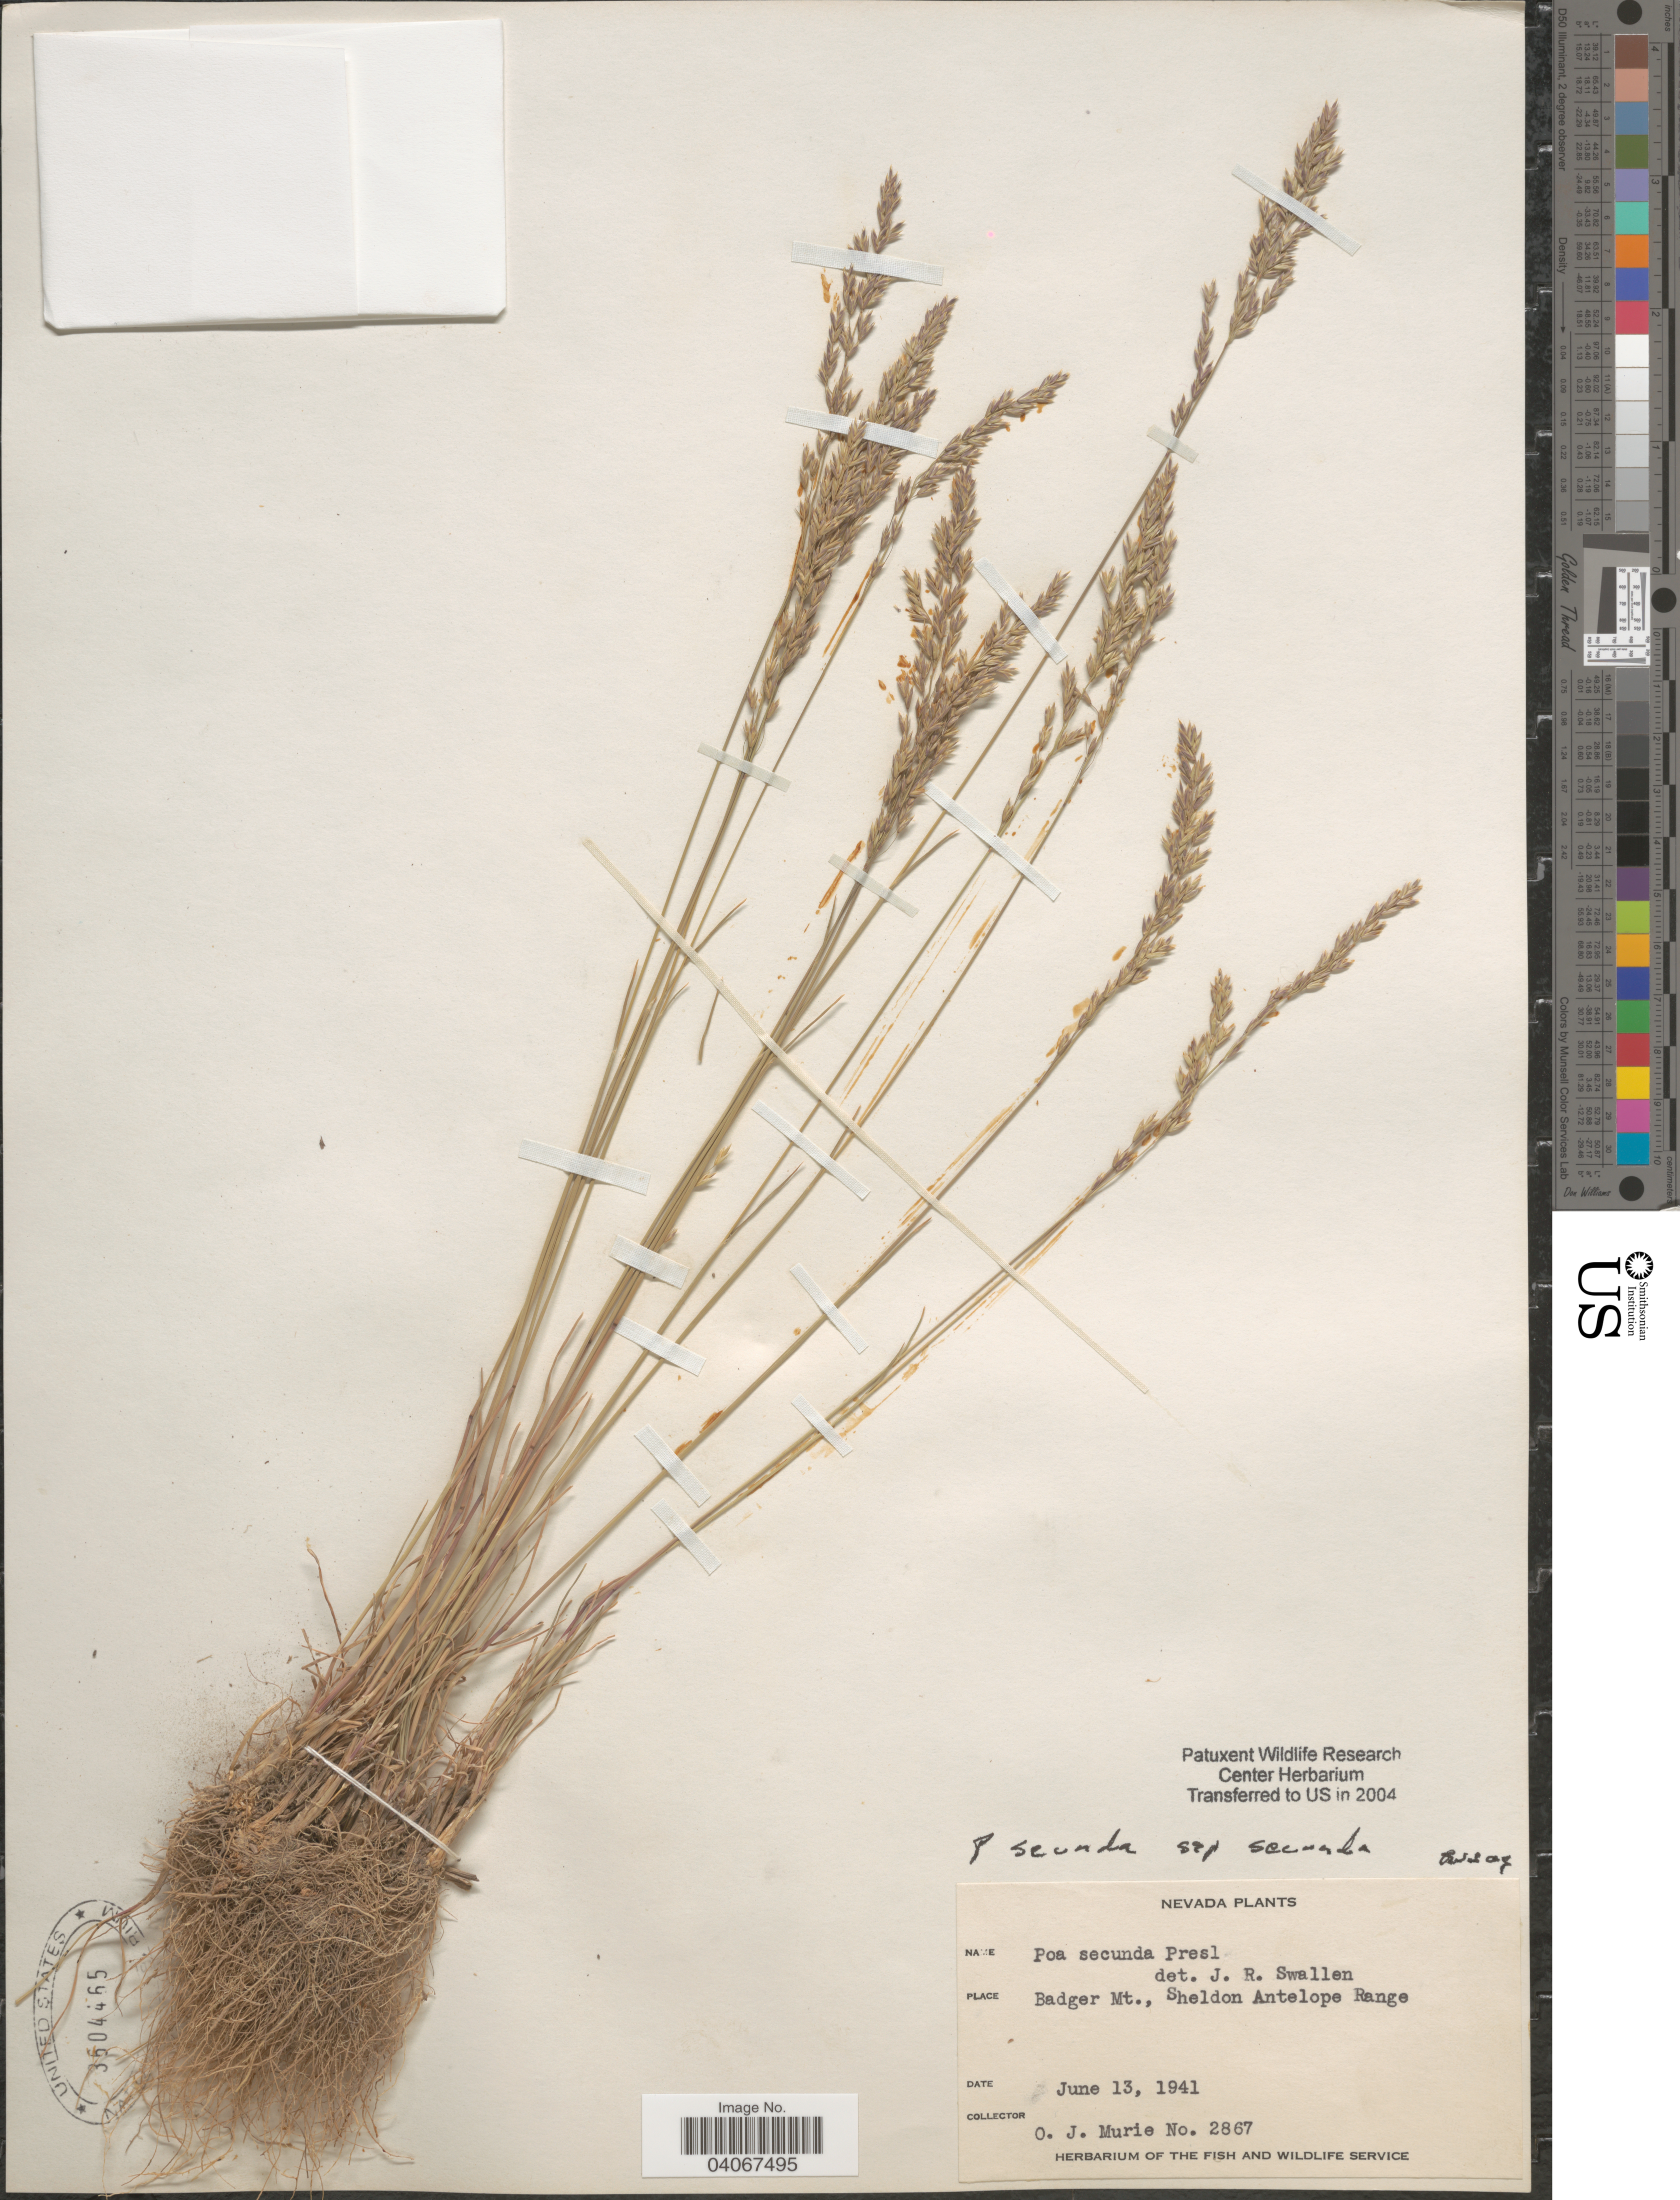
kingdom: Plantae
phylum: Tracheophyta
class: Liliopsida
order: Poales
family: Poaceae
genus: Poa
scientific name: Poa secunda subsp. secunda var. secunda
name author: J. Presl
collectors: O. Murie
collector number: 2867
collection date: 1941-06-13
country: United States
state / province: Nevada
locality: Badger Mt., Sheldon Antelope Range.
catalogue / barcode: US 3604465